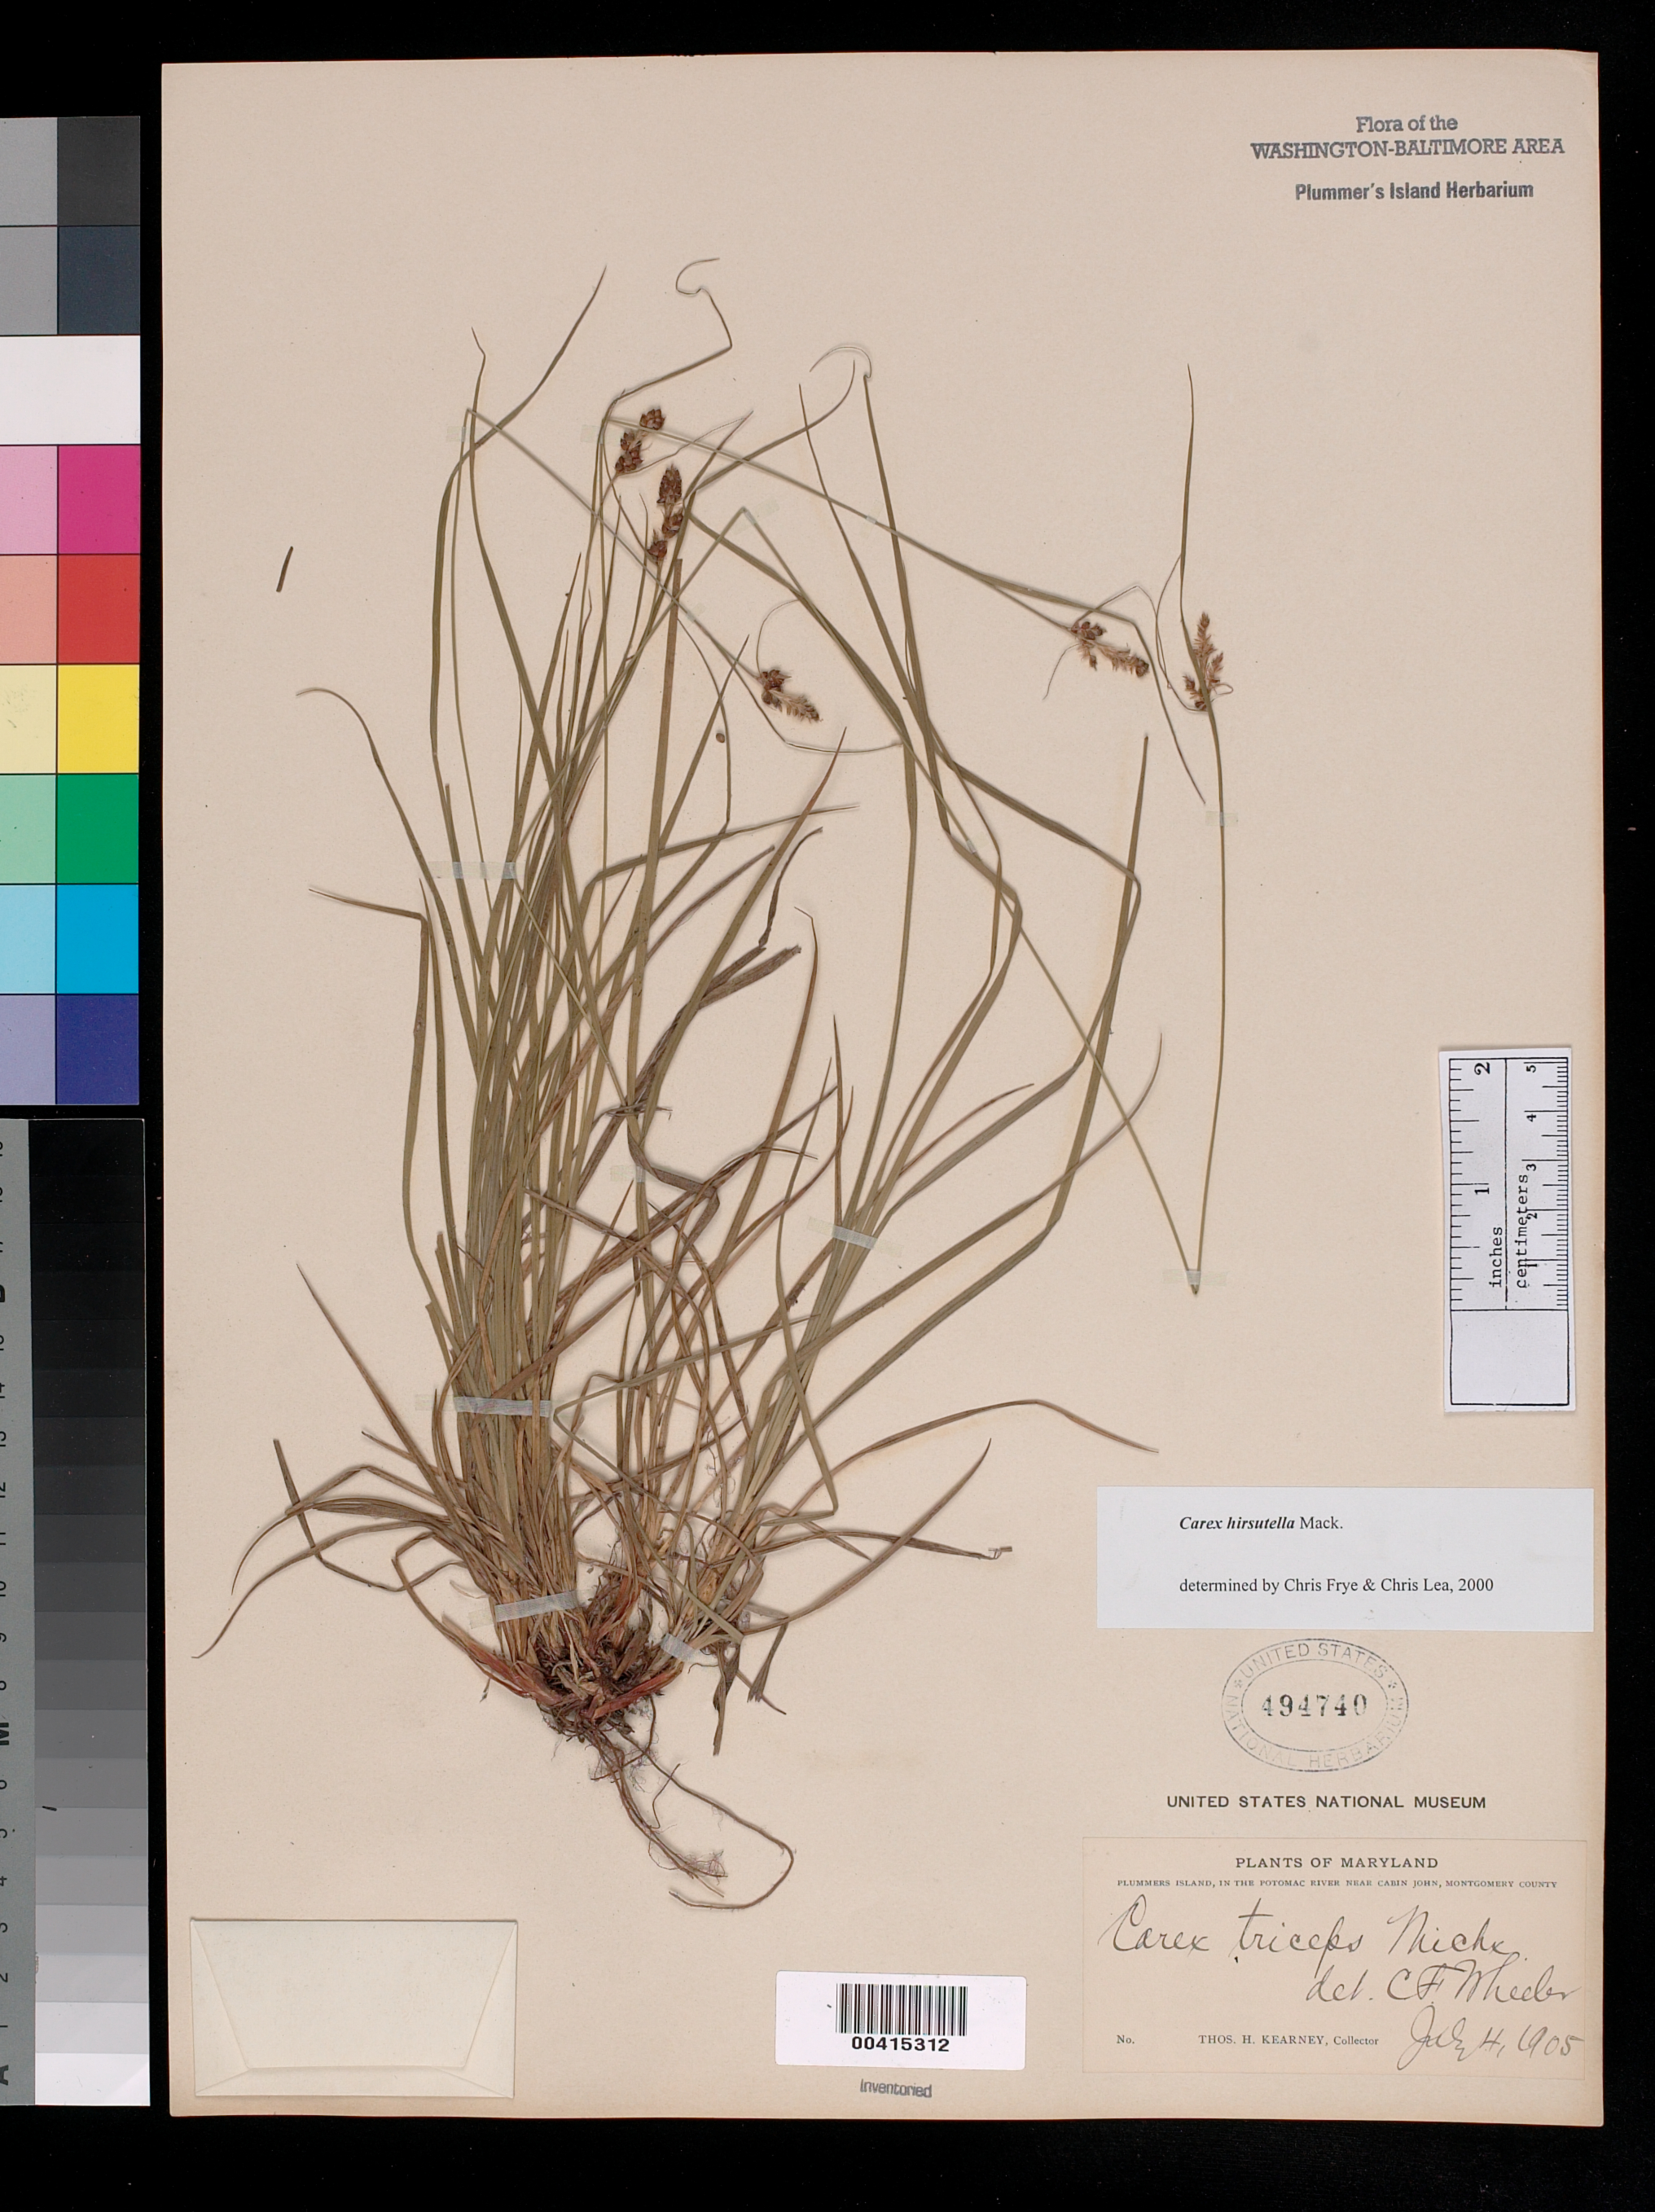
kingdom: Plantae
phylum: Tracheophyta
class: Liliopsida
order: Poales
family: Cyperaceae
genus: Carex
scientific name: Carex hirsutella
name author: Mack.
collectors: T. H. Kearney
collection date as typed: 04 Jul 1905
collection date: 1905-07-04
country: United States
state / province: Maryland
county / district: Montgomery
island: Plummers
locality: Plummer's Island Plummers Island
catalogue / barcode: US 494740